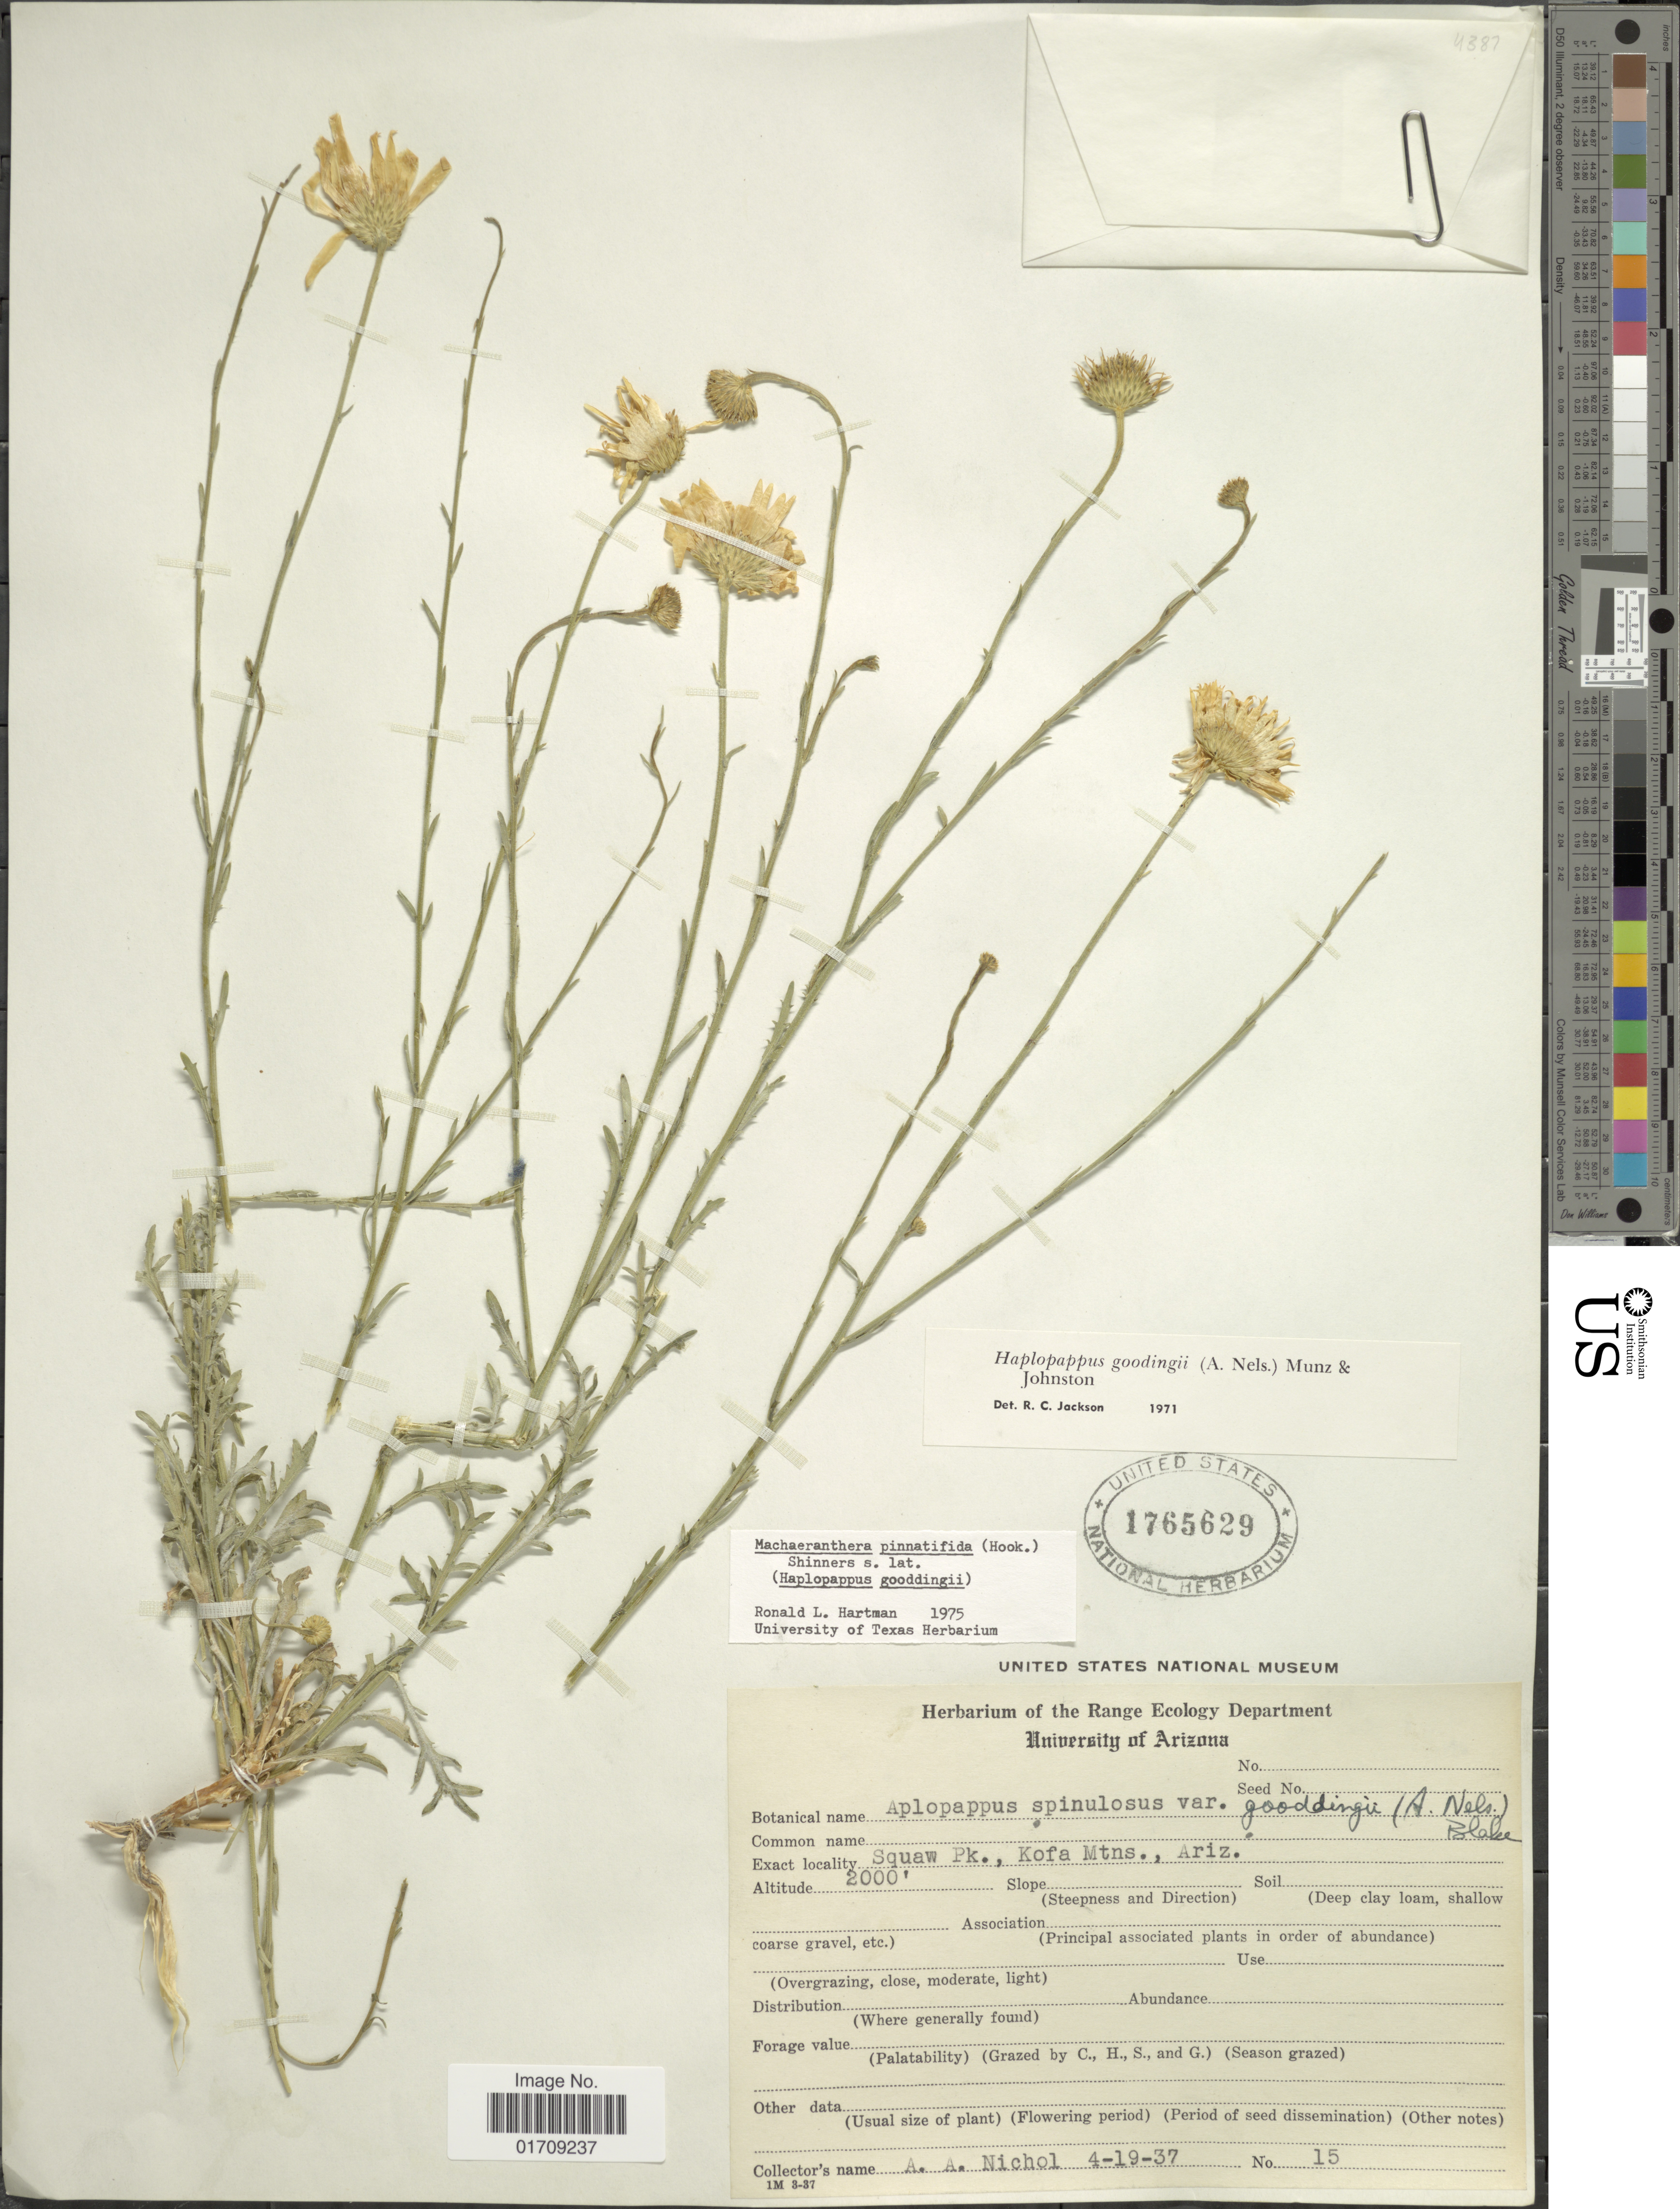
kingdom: Plantae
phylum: Tracheophyta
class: Magnoliopsida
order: Asterales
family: Asteraceae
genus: Machaeranthera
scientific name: Machaeranthera pinnatifida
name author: (Hook.) Shinners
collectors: A. Nichol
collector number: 15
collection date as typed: Transcribed d/m/y: 19/4/37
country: United States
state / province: Arizona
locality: Squaw Pk., Kofa Mtns., Ariz.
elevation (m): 610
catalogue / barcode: US 1765629